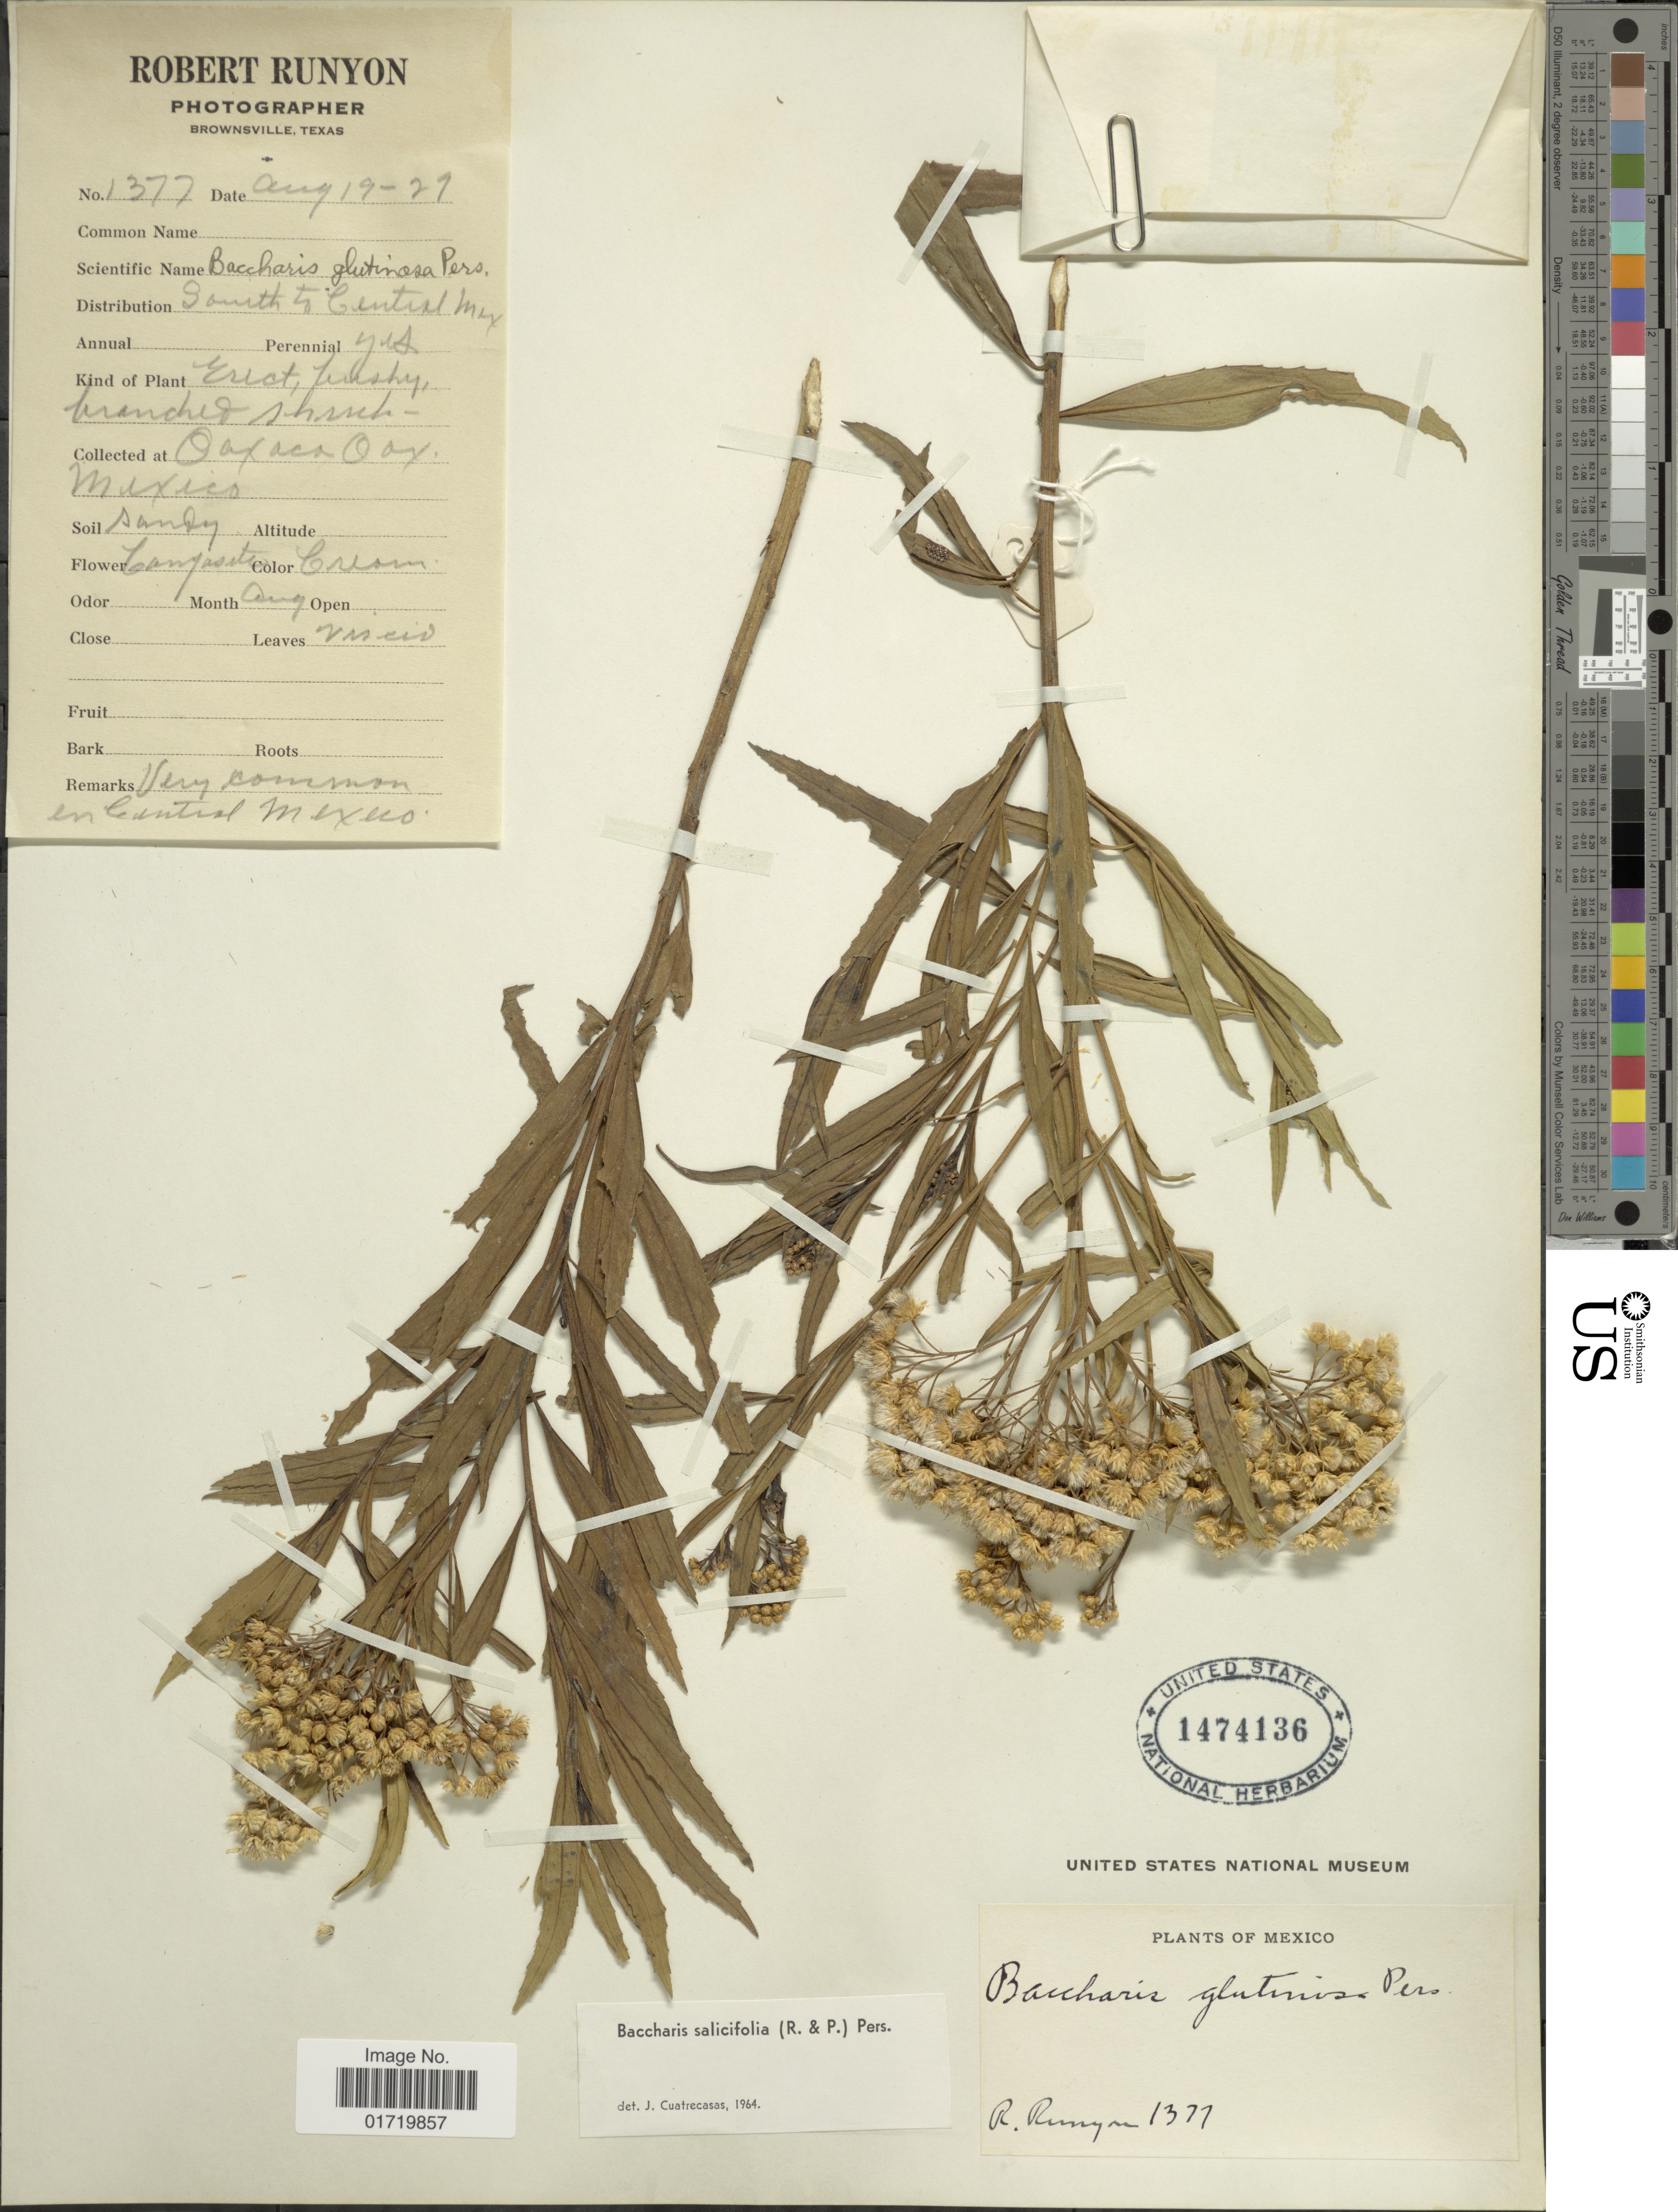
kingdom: Plantae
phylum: Tracheophyta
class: Magnoliopsida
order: Asterales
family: Asteraceae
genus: Baccharis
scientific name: Baccharis salicifolia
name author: (Ruiz & Pav.) Pers.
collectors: R. Runyon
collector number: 1377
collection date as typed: Transcribed d/m/y: 19/8/29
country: Mexico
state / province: Oaxaca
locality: South to Central Mex., Oax.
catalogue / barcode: US 1474136